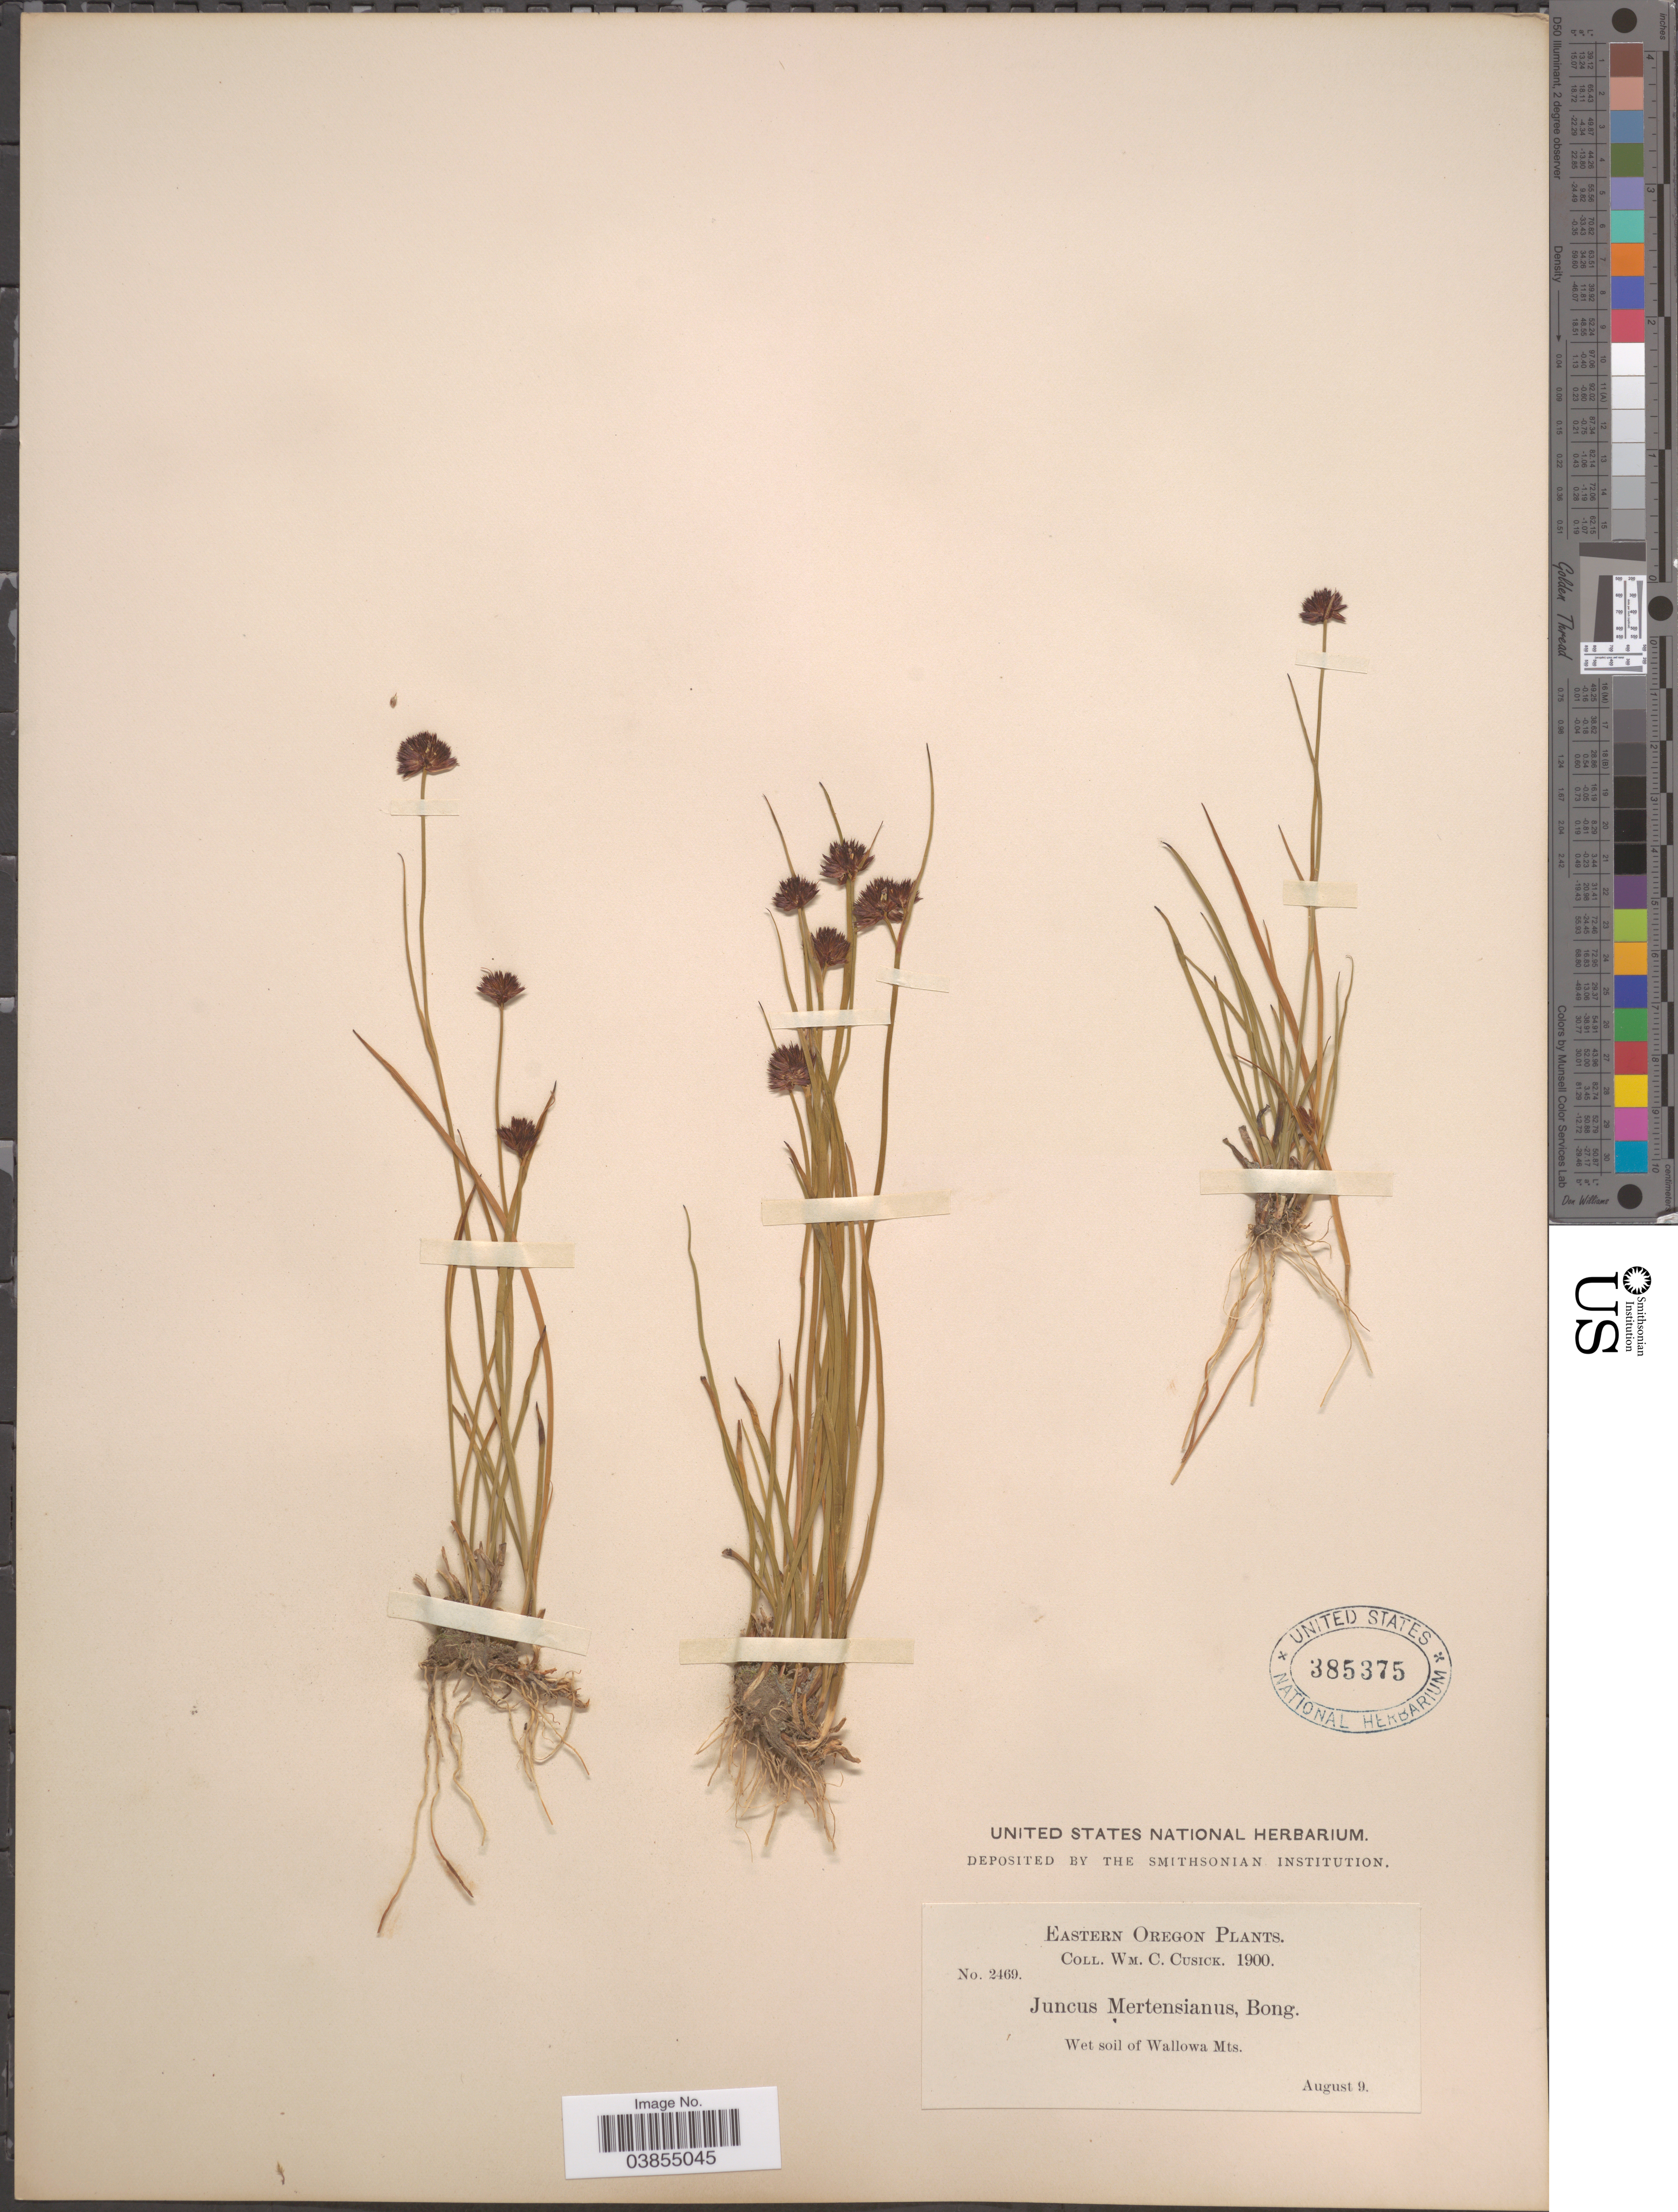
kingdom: Plantae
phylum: Tracheophyta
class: Liliopsida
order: Poales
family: Juncaceae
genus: Juncus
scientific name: Juncus mertensianus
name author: Bong.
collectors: W. C. Cusick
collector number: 2469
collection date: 1900-08-09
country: United States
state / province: Oregon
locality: Eastern Oregon. Wet soil of Wallowa Mts.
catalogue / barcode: US 385375